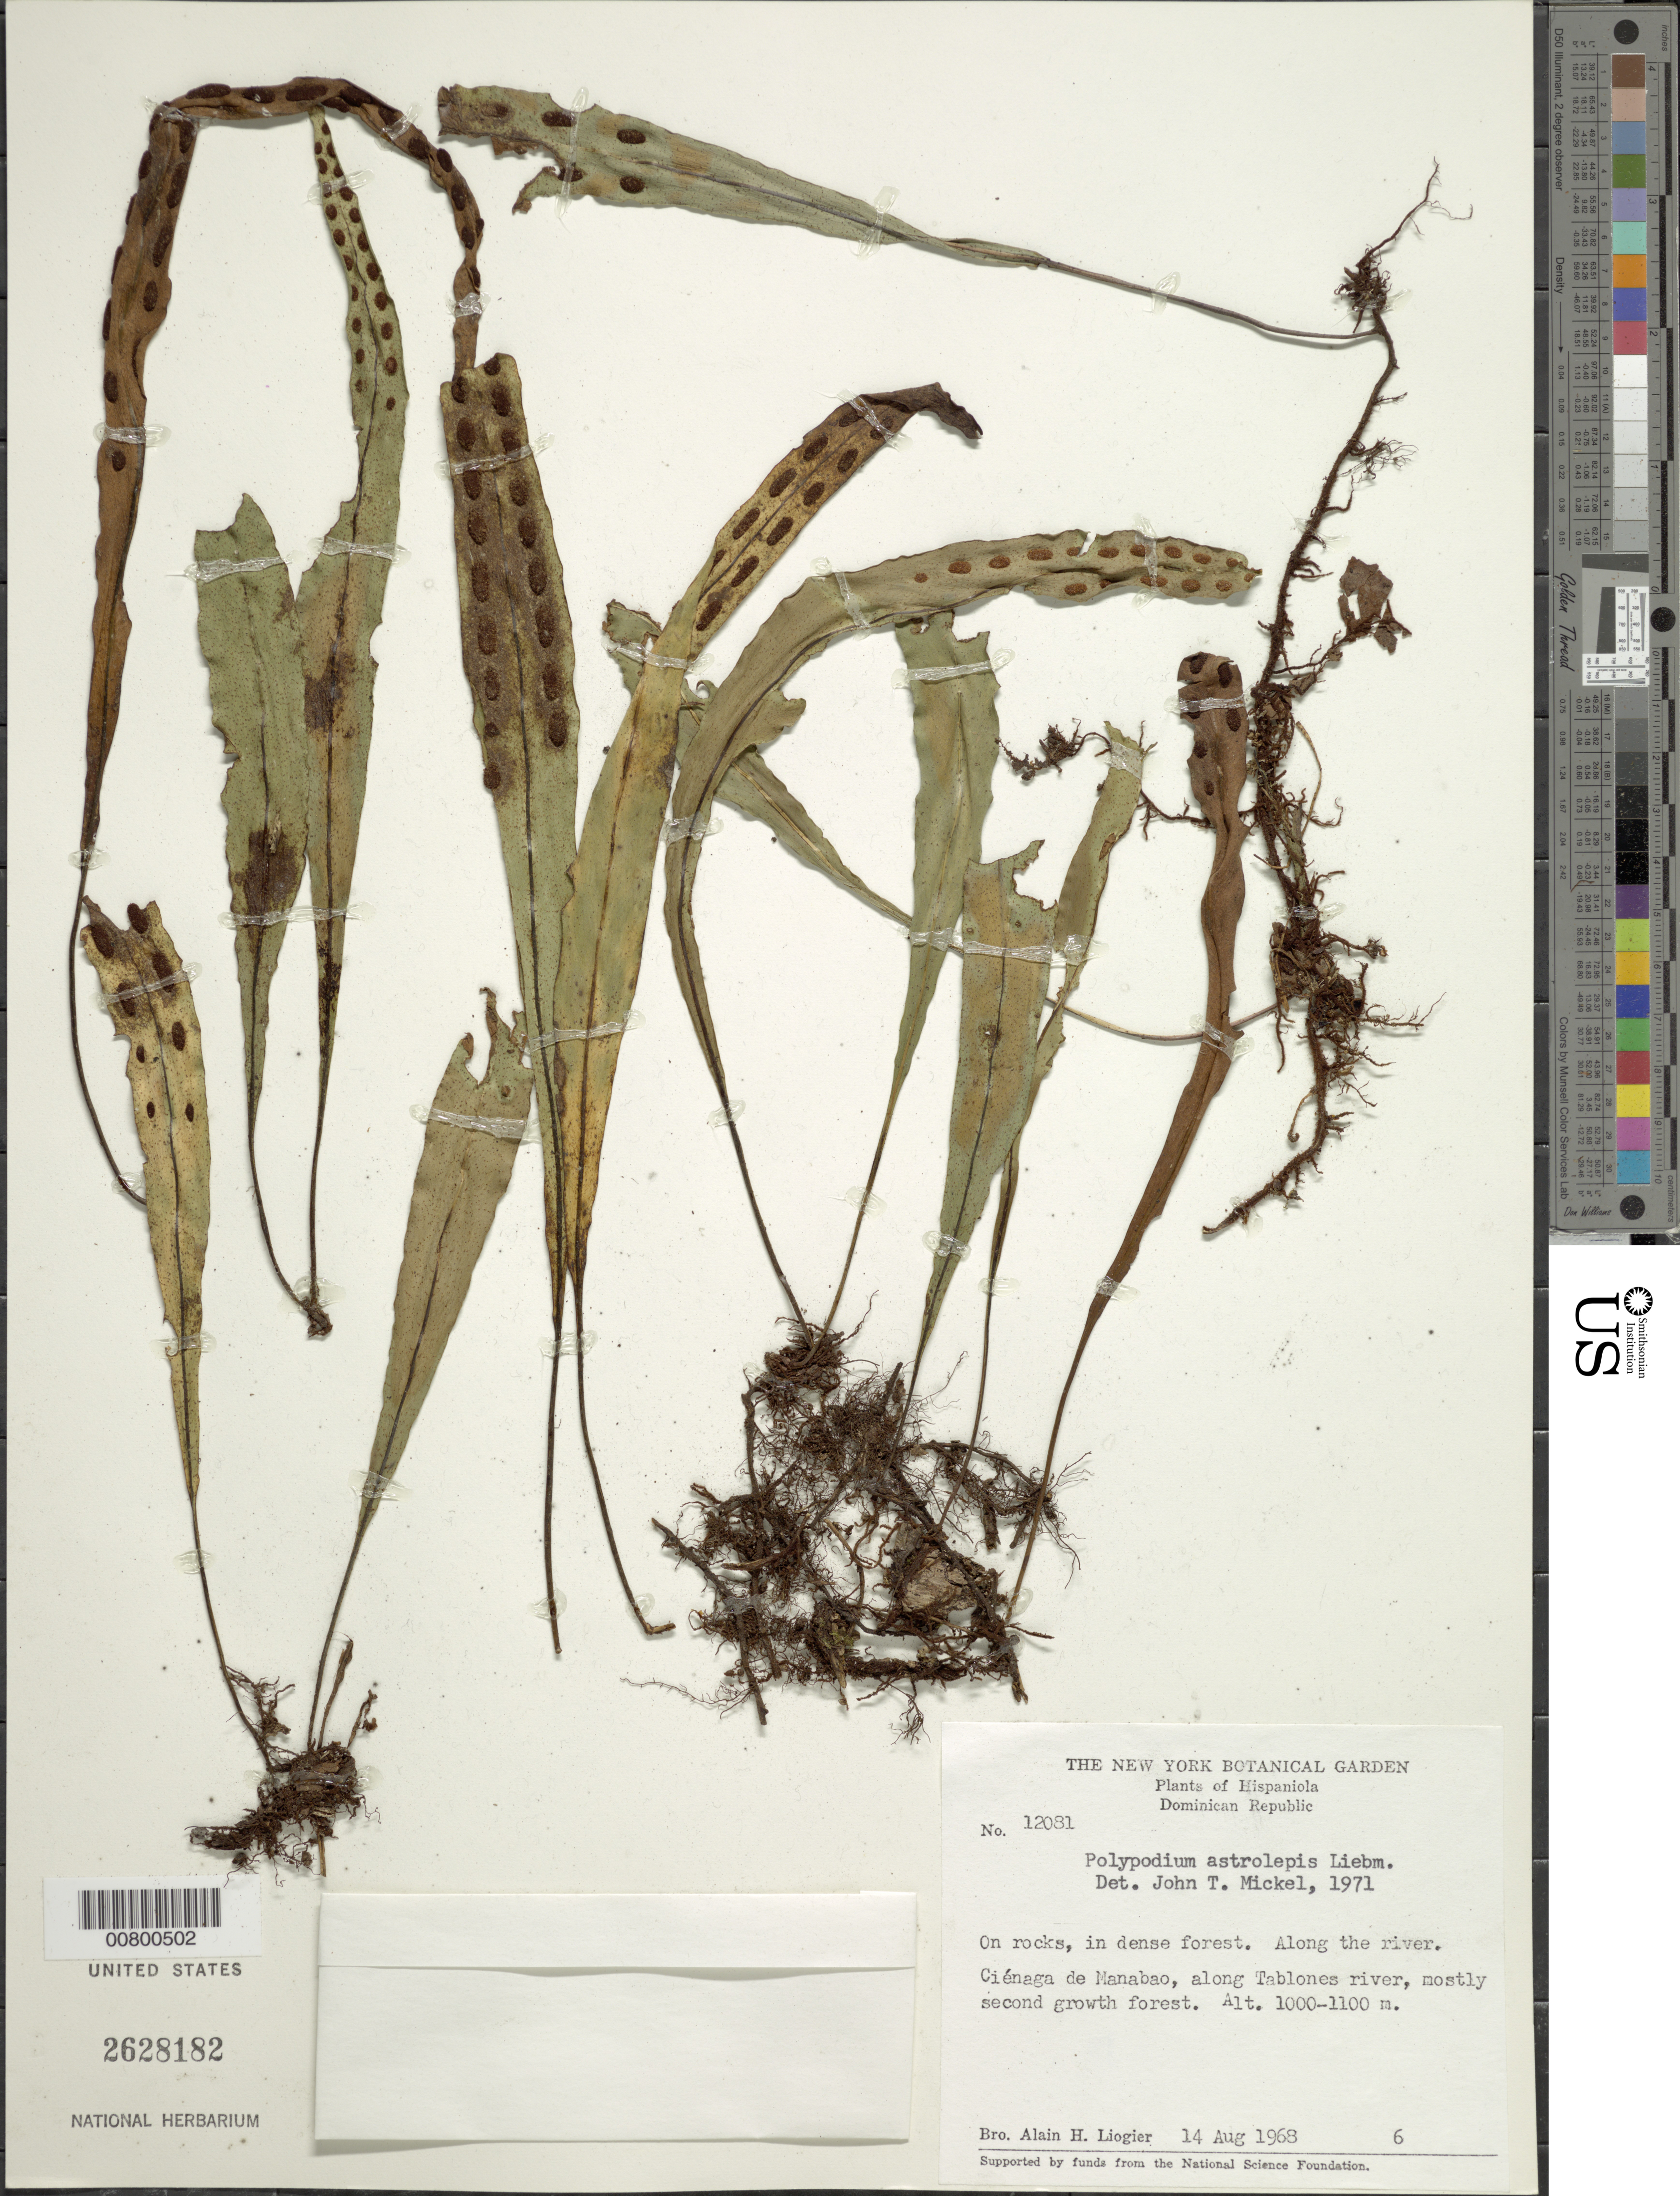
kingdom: Plantae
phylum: Tracheophyta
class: Polypodiopsida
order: Polypodiales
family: Polypodiaceae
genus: Pleopeltis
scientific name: Pleopeltis astrolepis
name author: (Liebm.) E. Fourn.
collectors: A. H. Liogier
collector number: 1281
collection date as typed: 14 Aug 1968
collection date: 1968-08-14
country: Dominican Republic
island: Hispaniola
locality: Ciénaga de Manaboa, along Tablones R.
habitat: Mostly second growth forest; on rocks in dense forest along river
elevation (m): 1000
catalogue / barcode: US 2628182